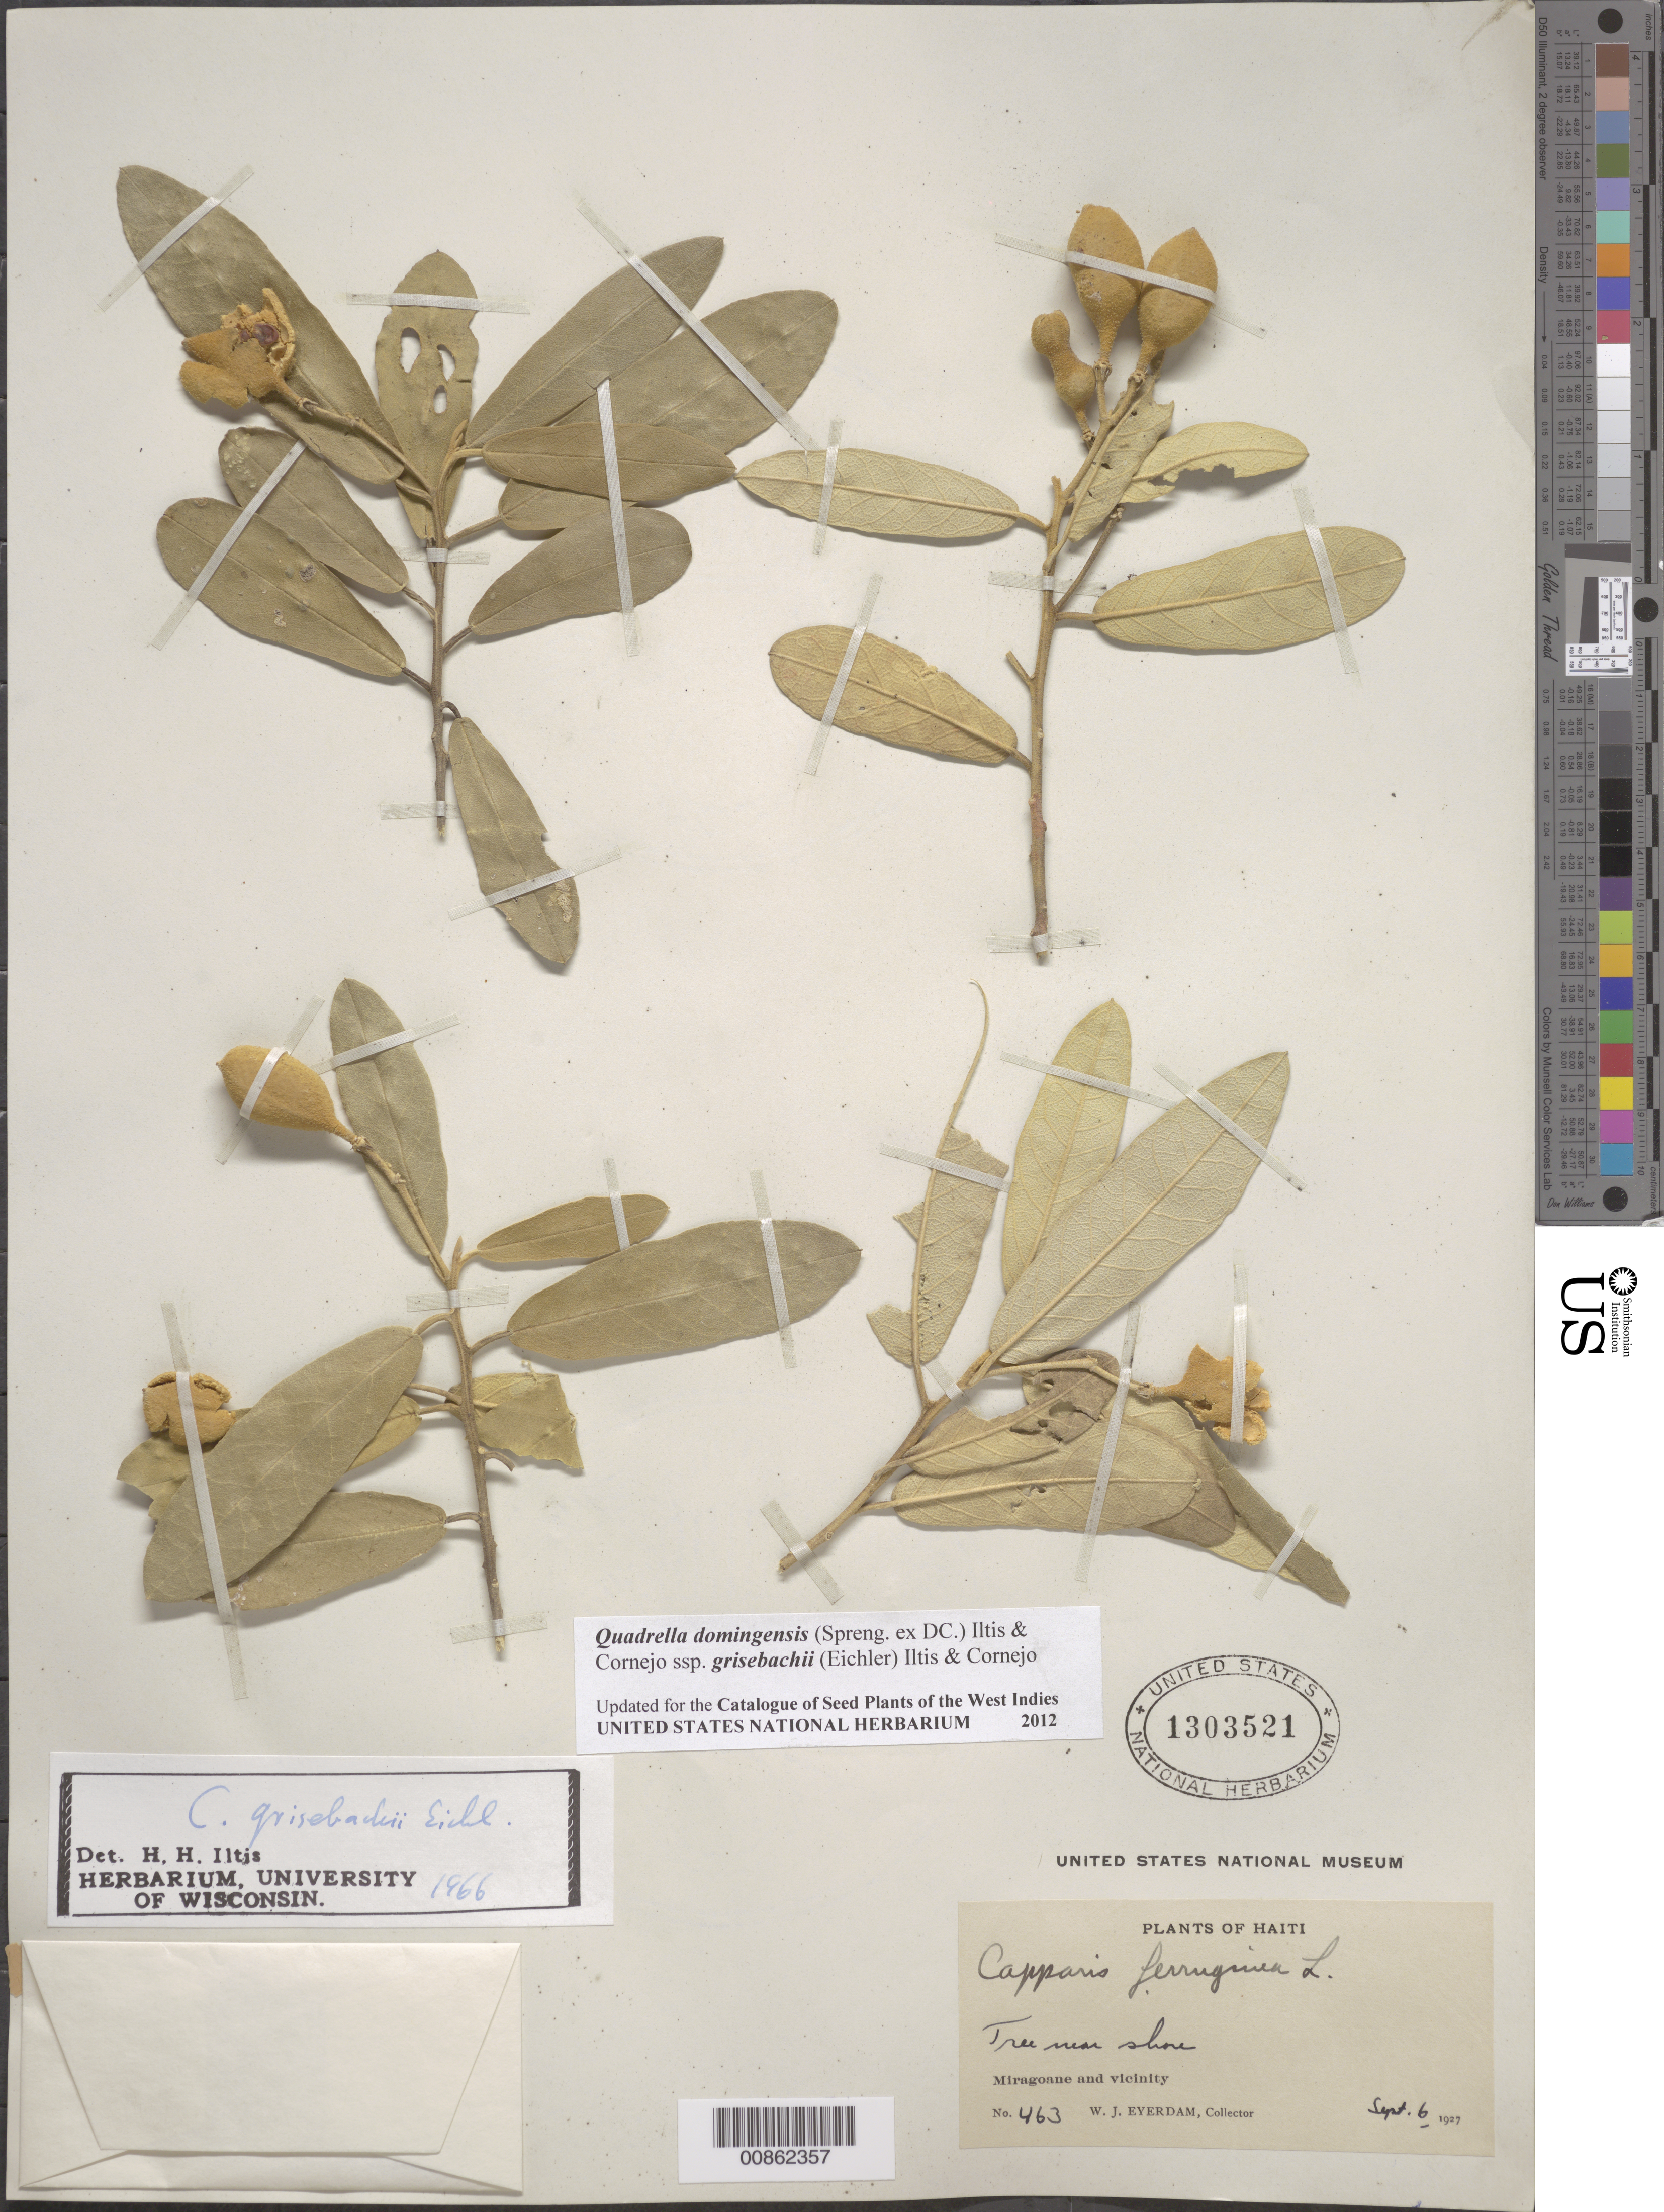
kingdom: Plantae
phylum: Tracheophyta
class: Magnoliopsida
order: Brassicales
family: Capparaceae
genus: Quadrella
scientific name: Quadrella domingensis subsp. grisebachii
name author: (Eichler) Cornejo & Iltis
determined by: Iltis, Hugh Hellmut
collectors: W. J. Eyerdam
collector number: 463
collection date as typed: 06 Sep 1927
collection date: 1927-09-06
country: Haiti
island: Hispaniola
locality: Miragoane and vicinity.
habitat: Near shore.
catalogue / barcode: US 1303521